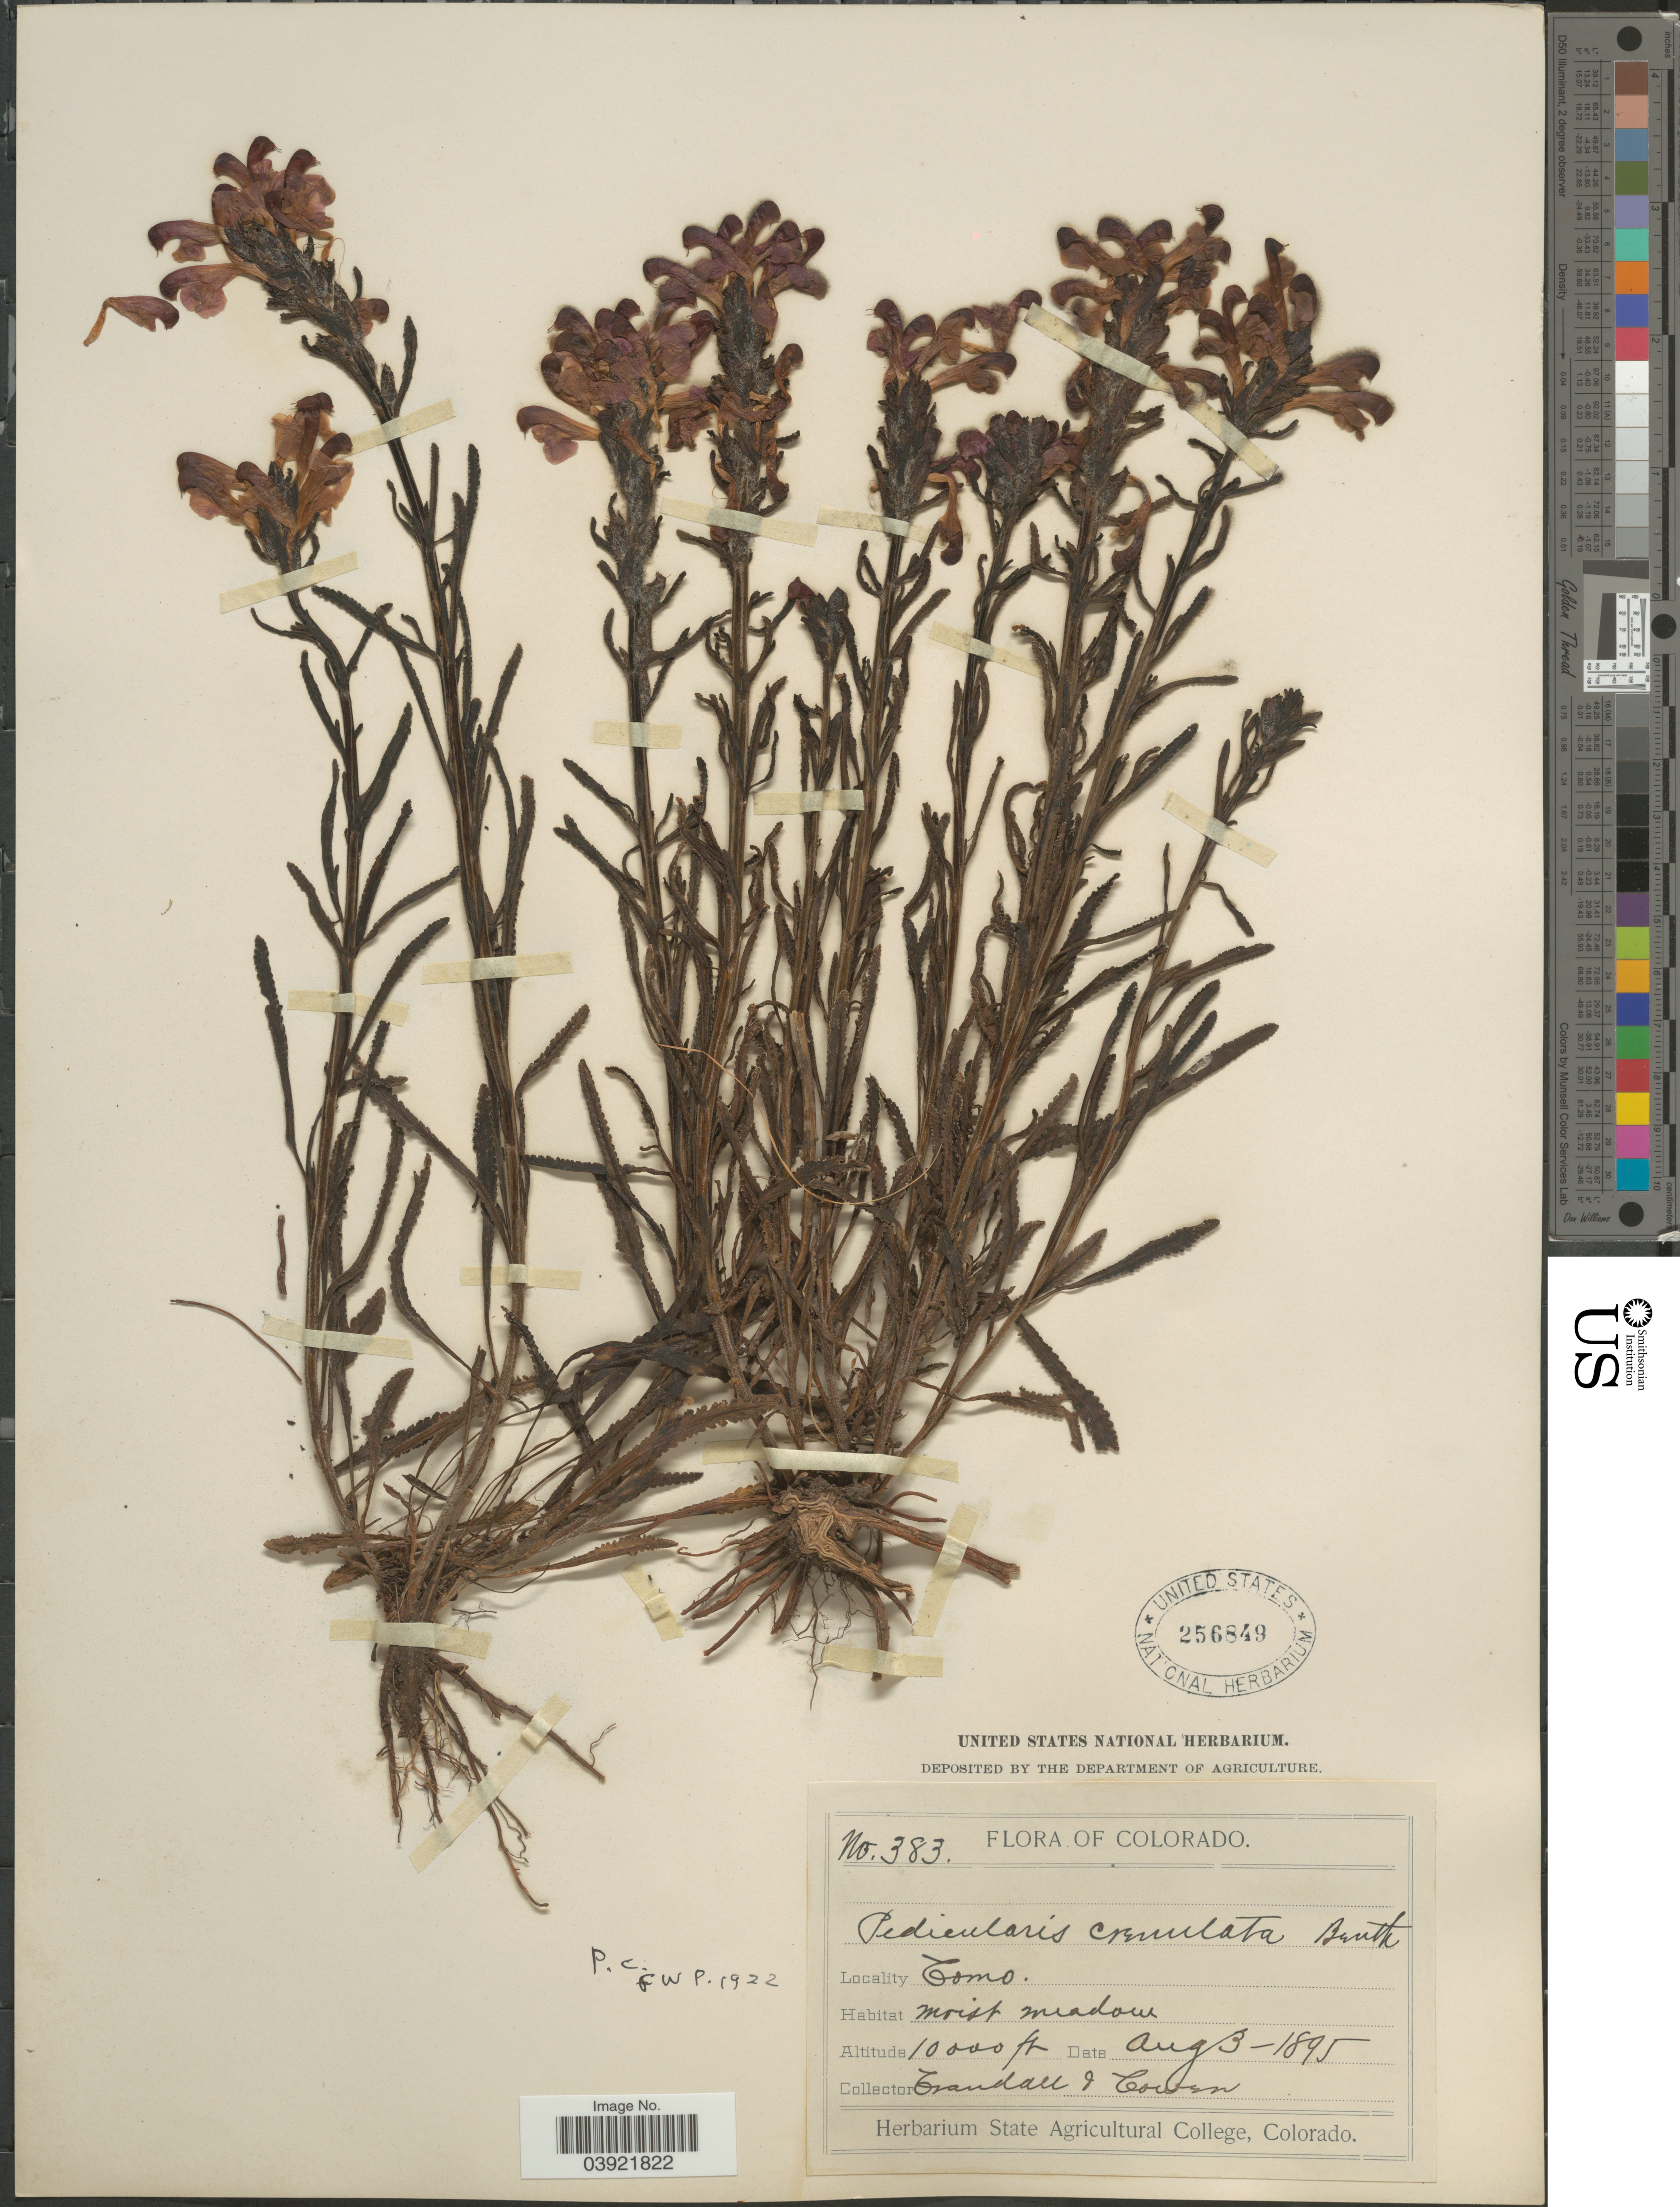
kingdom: Plantae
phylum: Tracheophyta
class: Magnoliopsida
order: Lamiales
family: Orobanchaceae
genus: Pedicularis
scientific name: Pedicularis crenulata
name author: Benth.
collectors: -. Crandall & -. Cowen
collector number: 383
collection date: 1895-08-03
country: United States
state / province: Colorado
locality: Como. Moist Meadow.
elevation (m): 3048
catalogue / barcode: US 256849